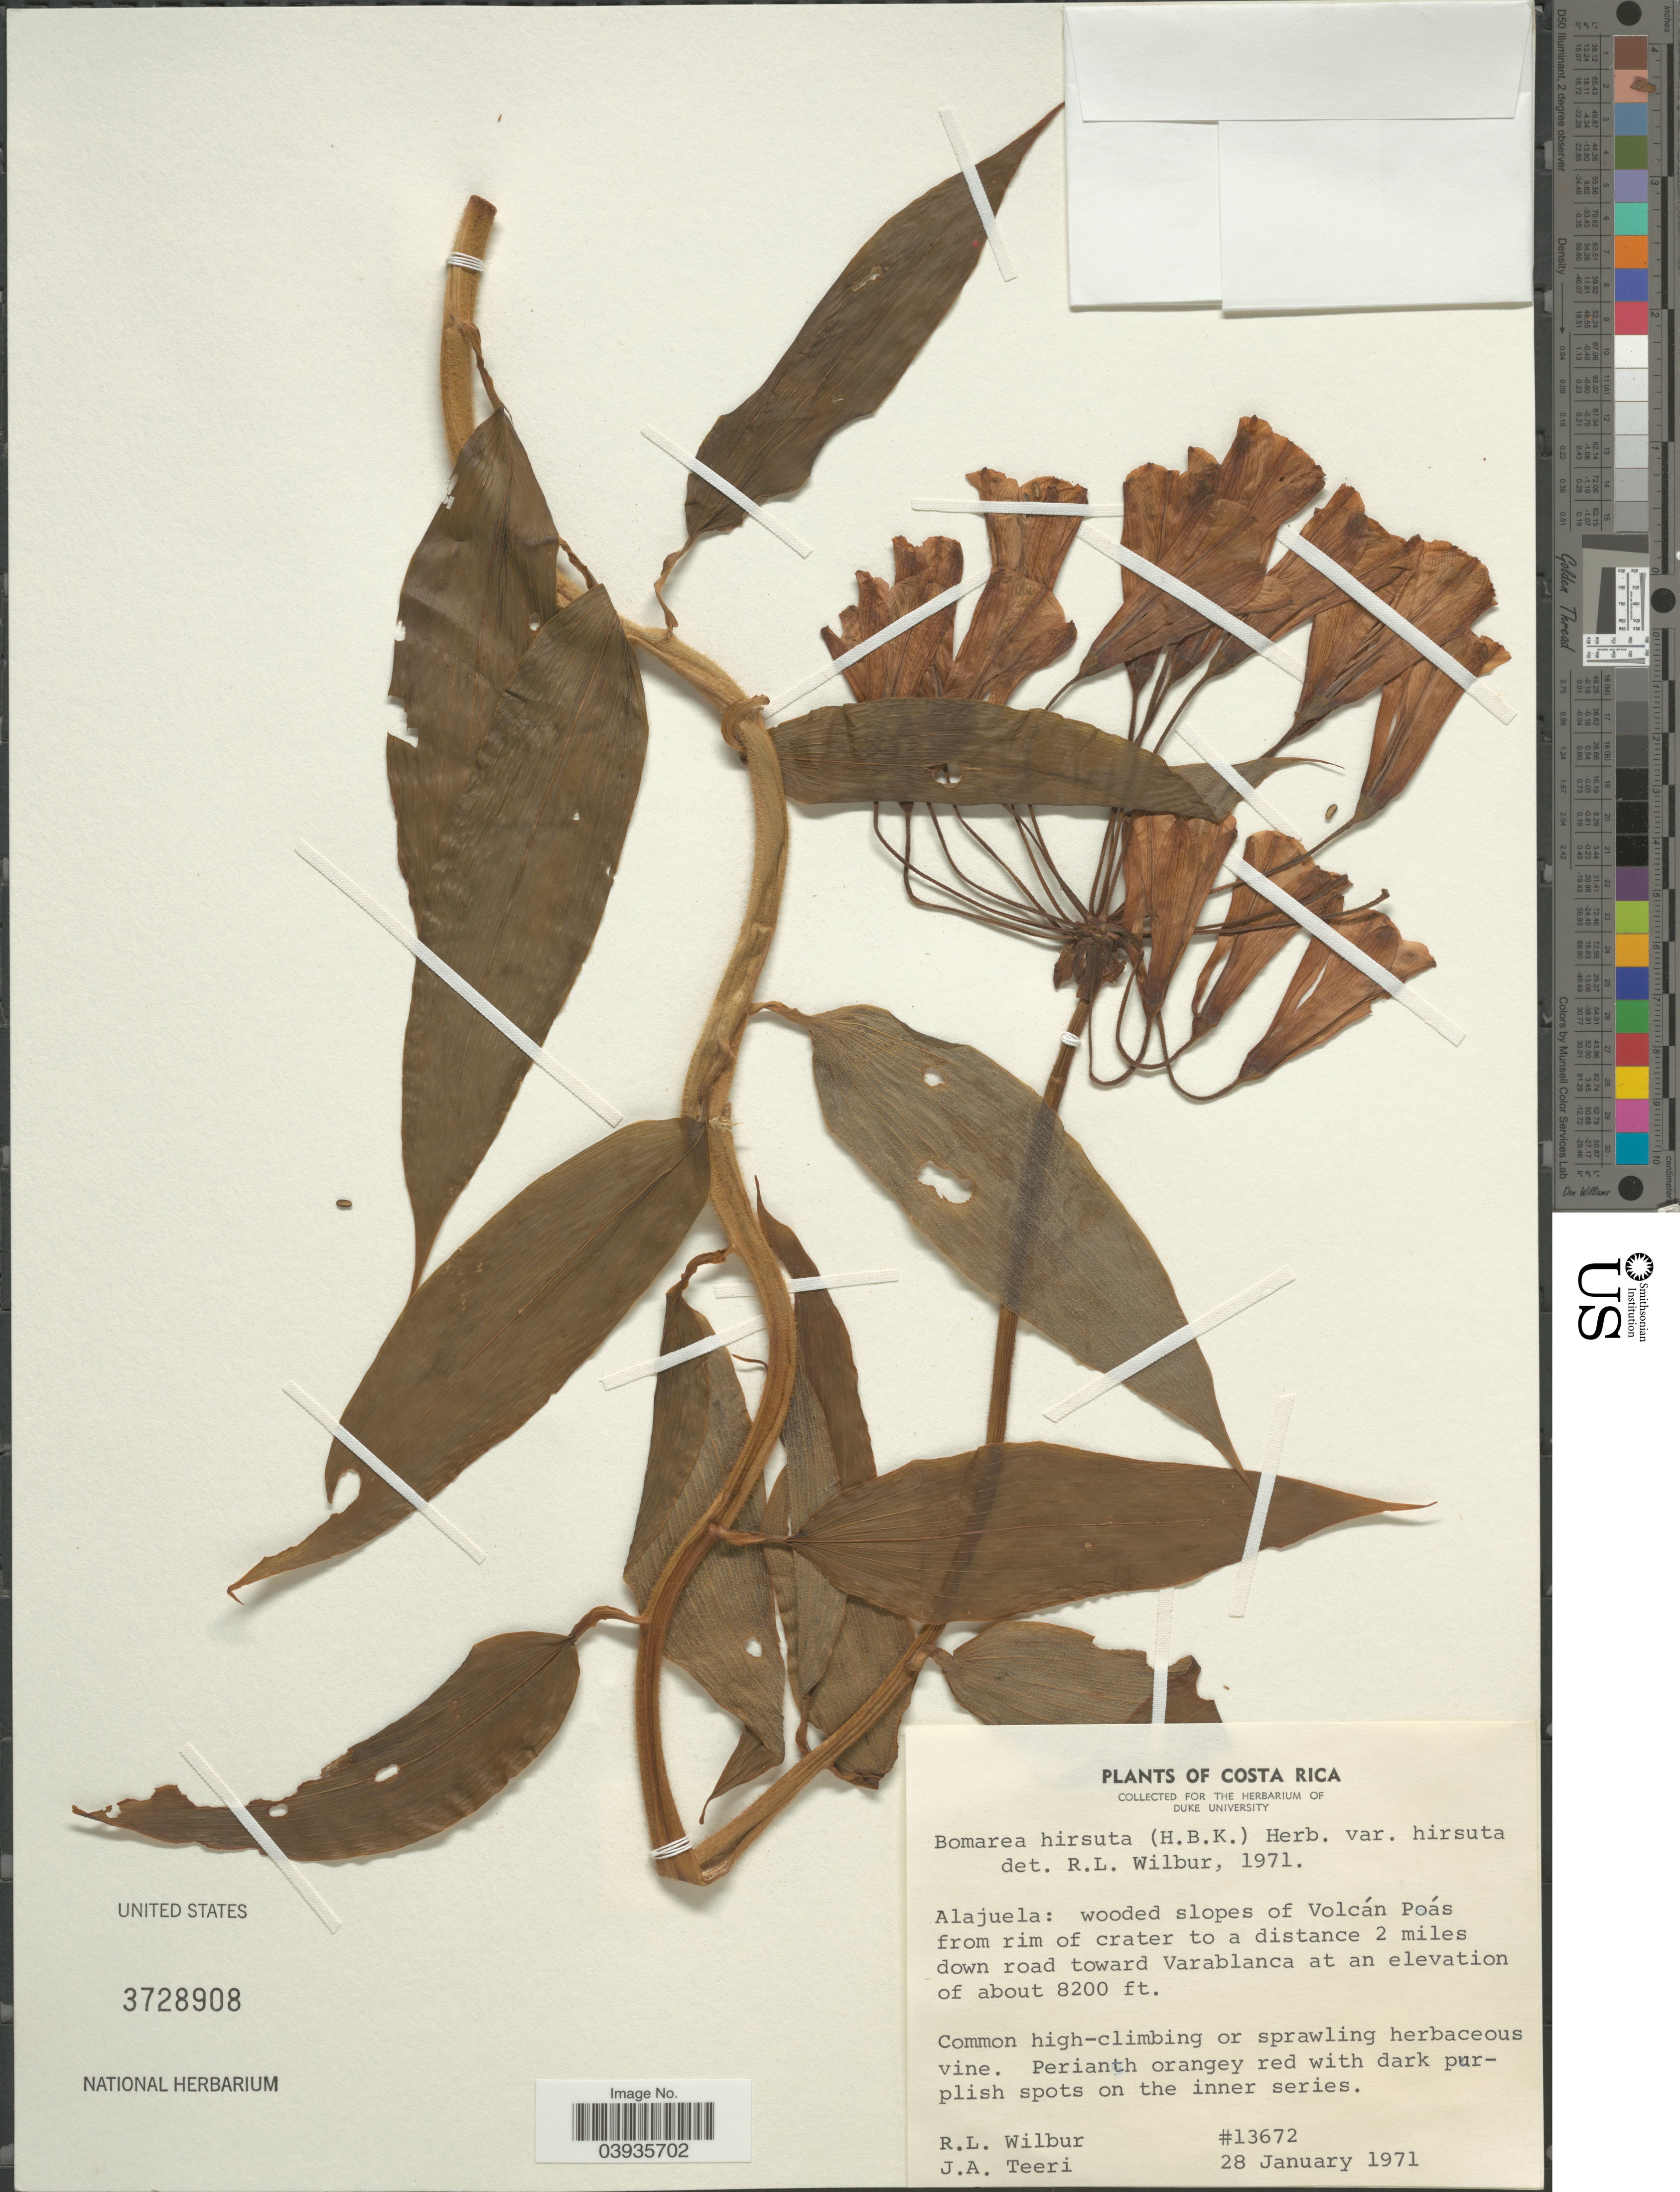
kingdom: Plantae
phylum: Tracheophyta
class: Liliopsida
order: Liliales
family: Alstroemeriaceae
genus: Bomarea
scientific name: Bomarea hirsuta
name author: (Kunth) Herb.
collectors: R. L. Wilbur & J. Teeri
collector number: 13672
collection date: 1971-01-28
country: Costa Rica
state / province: Alajuela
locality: Wooded slopes of Volcán Poás from rim of crater to a distance 2 miles down road toward Varablanca.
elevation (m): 2499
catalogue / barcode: US 3728908